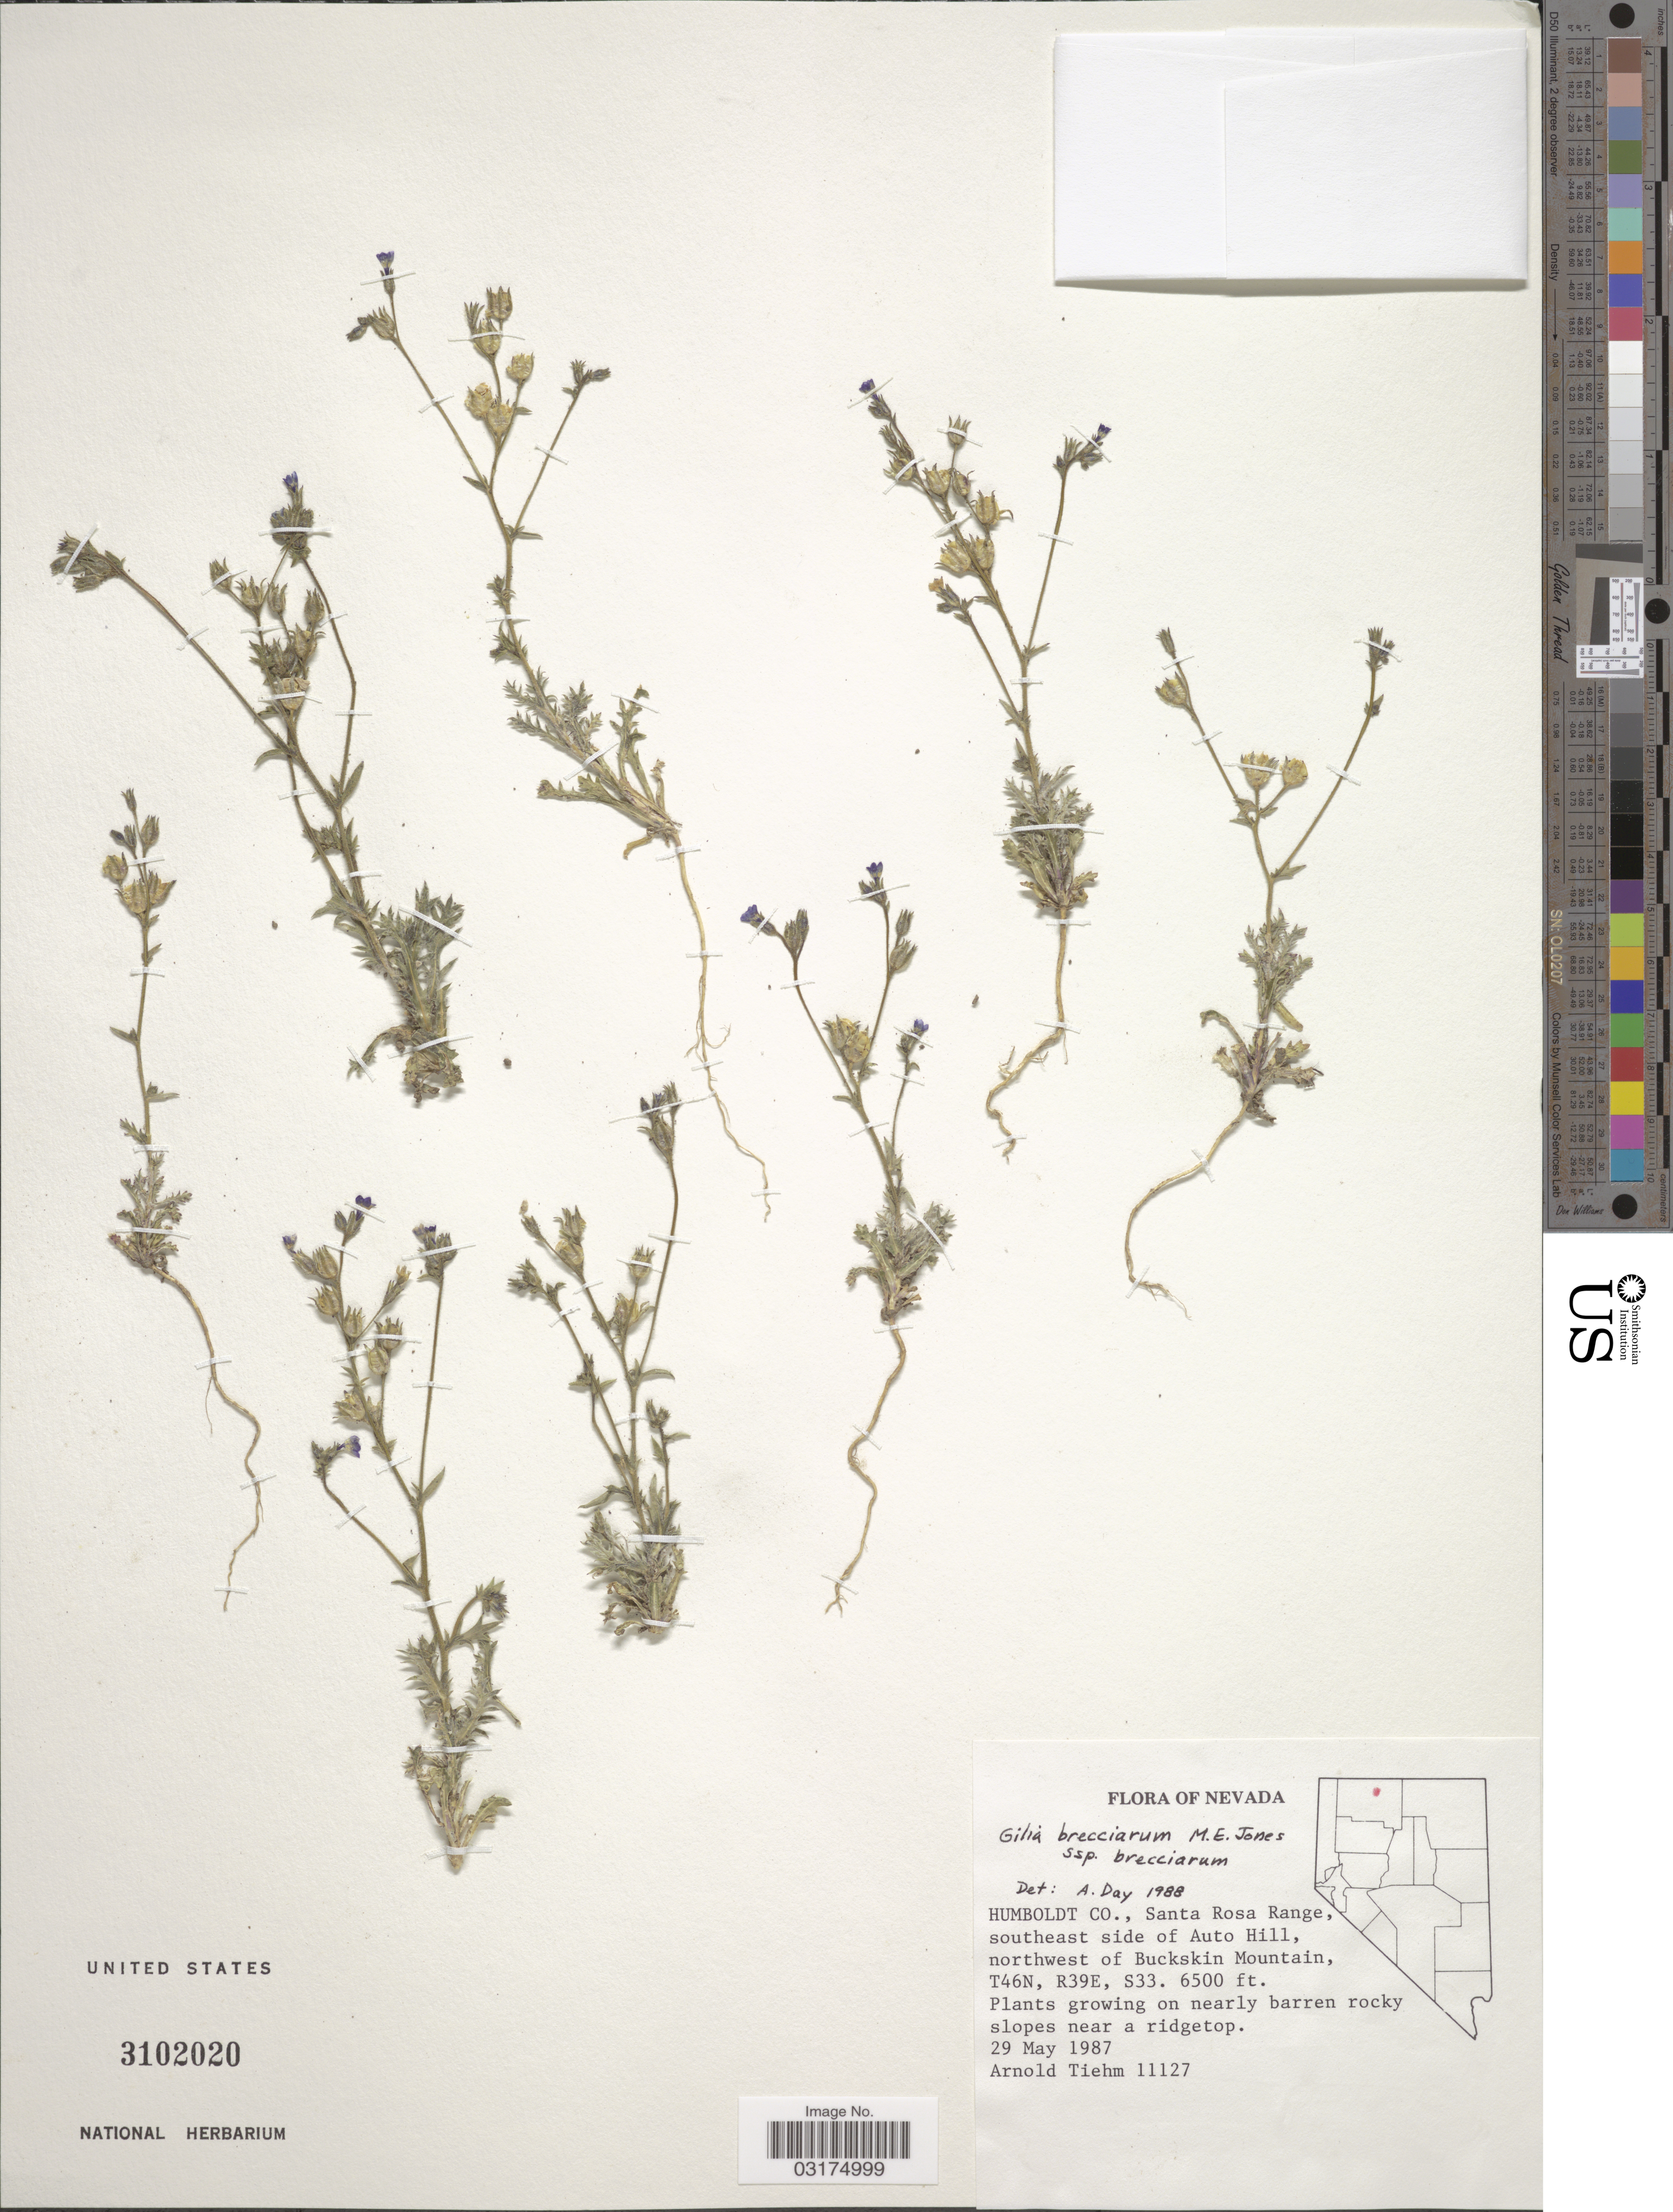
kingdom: Plantae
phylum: Tracheophyta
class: Magnoliopsida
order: Ericales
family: Polemoniaceae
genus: Gilia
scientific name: Gilia brecciarum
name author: M.E. Jones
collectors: A. Tiehm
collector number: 11127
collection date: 1987-05-29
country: United States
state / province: Nevada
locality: Humboldt Co., Santa Rosa Range, southeast side of Auto Hill, northwest of Buckskin Mountain, T46N, R39E, S33.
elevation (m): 1981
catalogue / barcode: US 3102020